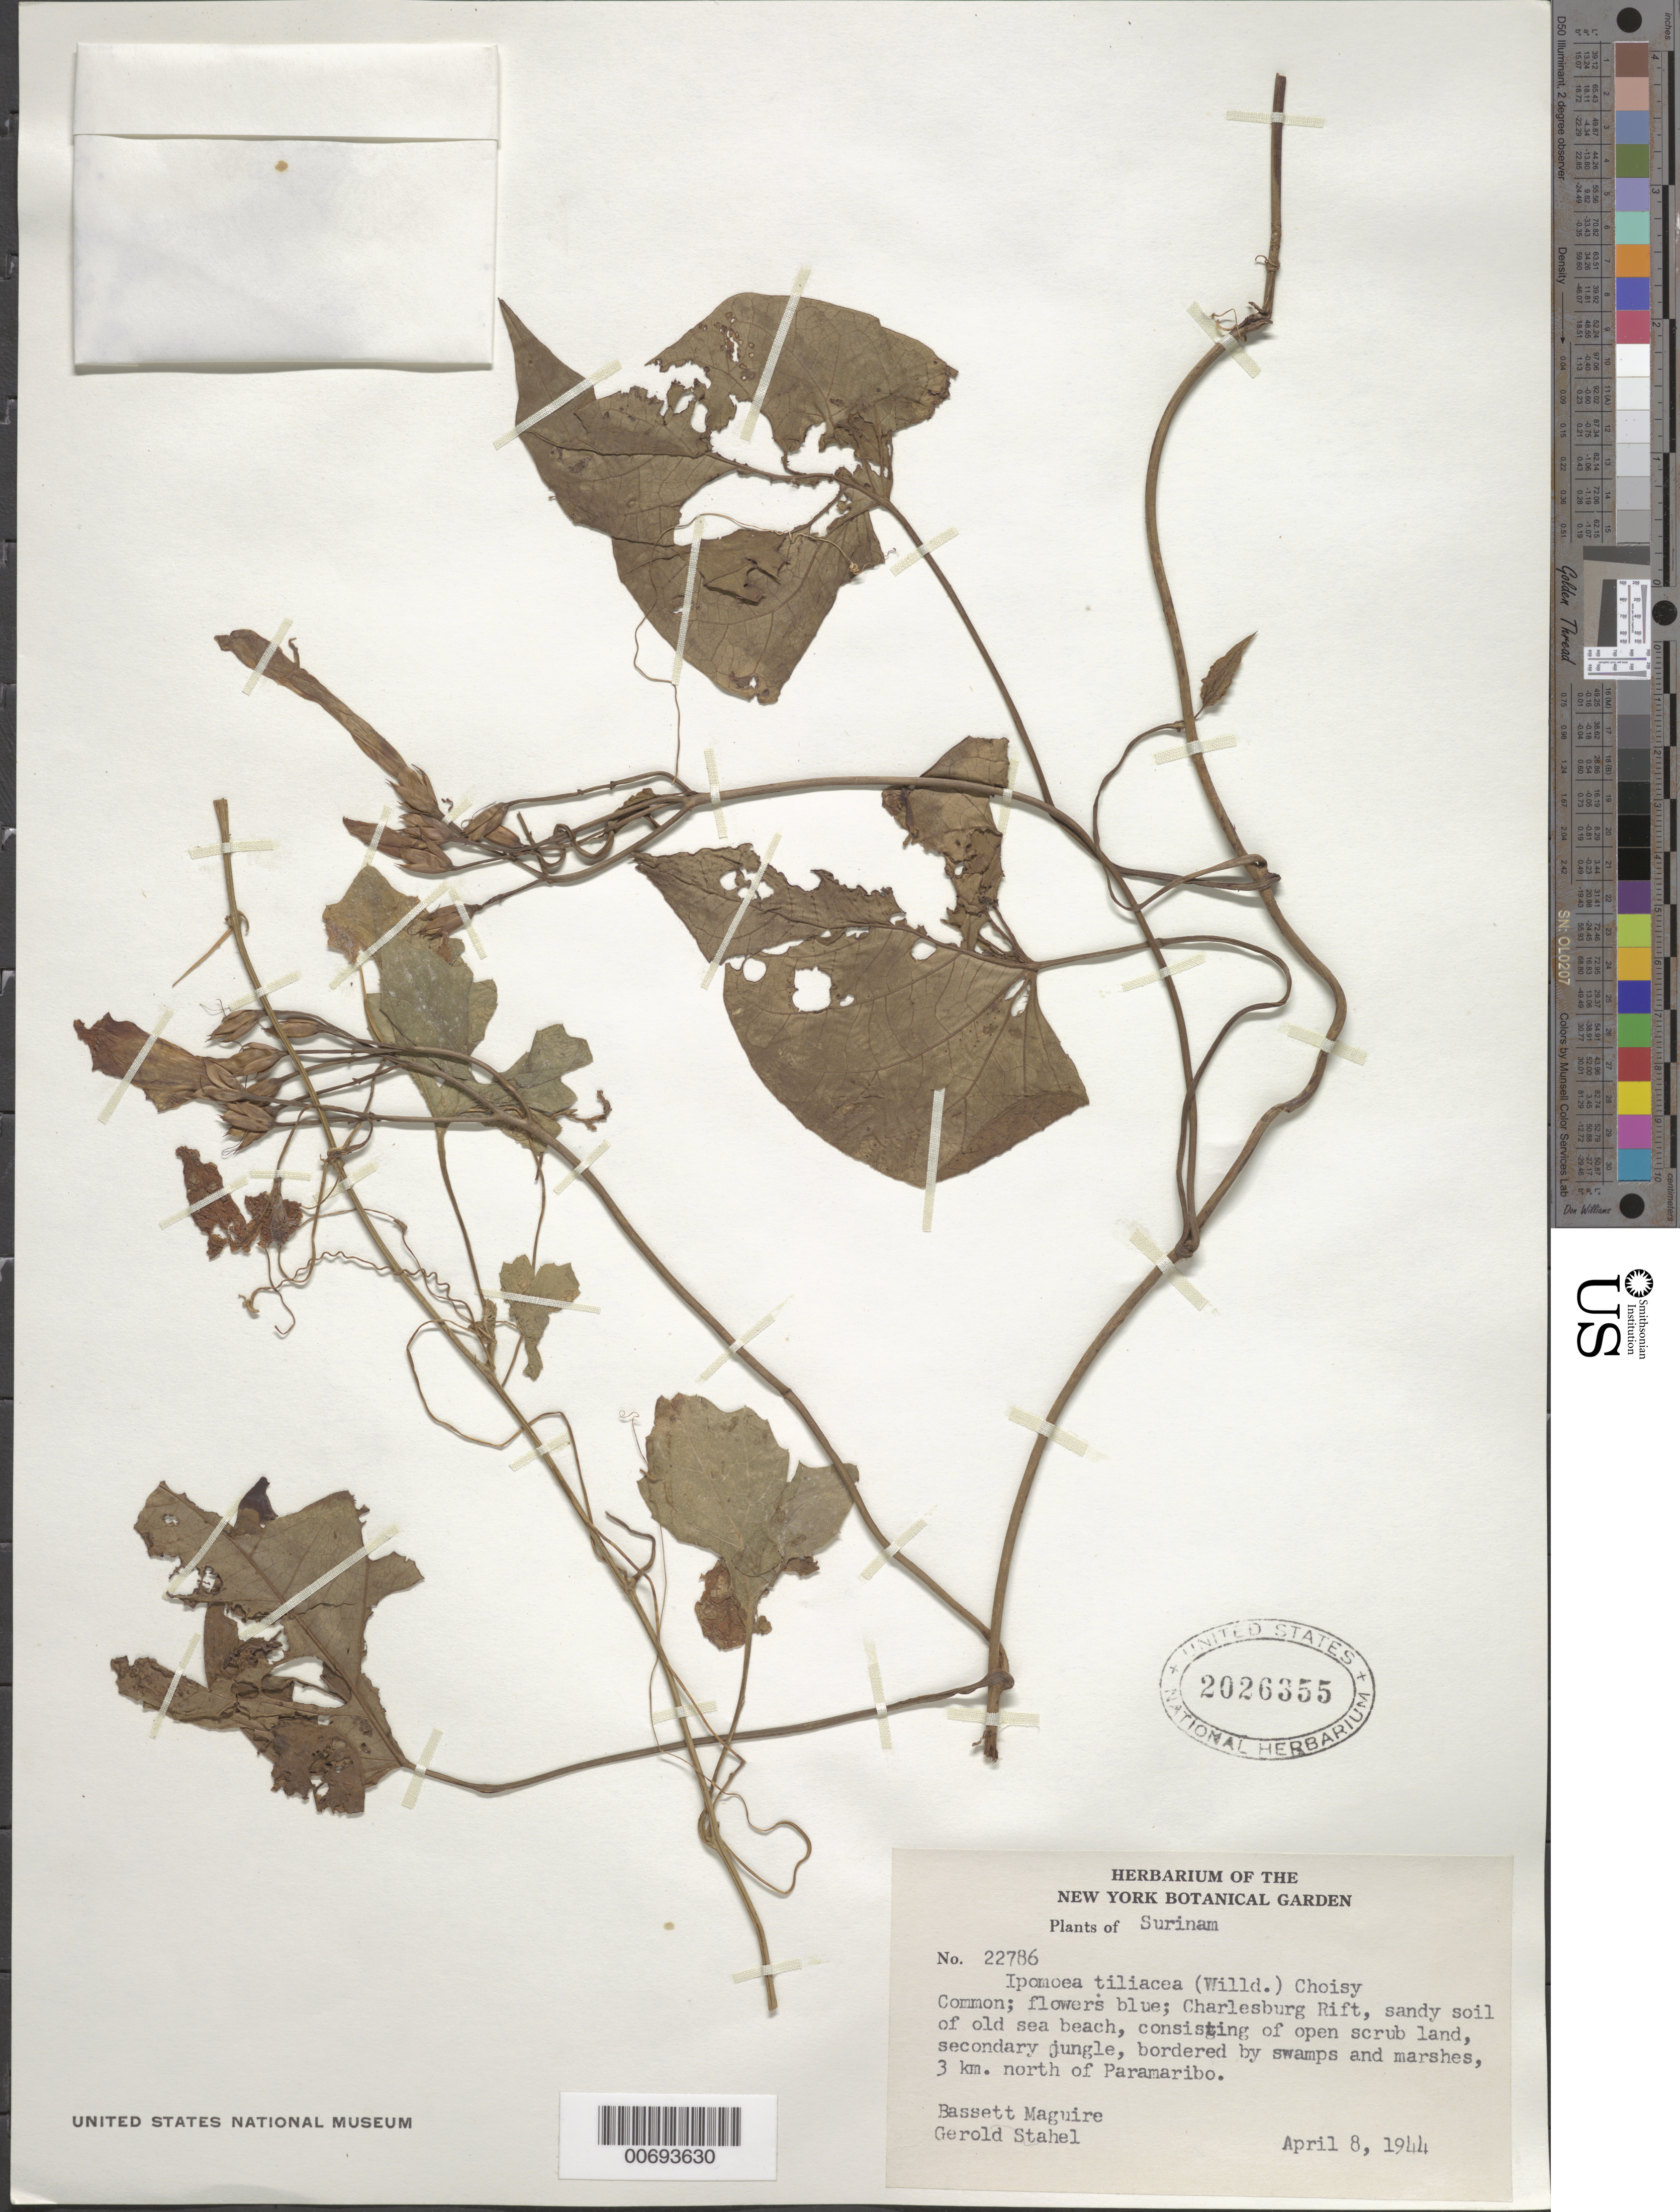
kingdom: Plantae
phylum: Tracheophyta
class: Magnoliopsida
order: Solanales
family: Convolvulaceae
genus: Ipomoea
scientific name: Ipomoea tiliacea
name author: (Willd.) Choisy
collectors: B. Maguire & G. Stahel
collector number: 22786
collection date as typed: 8-Apr-44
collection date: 1944-04-08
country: Suriname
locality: Paramaribo, 3 km N of, Charlesburg Rift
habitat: Sandy soil of old sea beach, consisting of open scrub land, secondary jungle, bordered by swamps and marshes 3 km n of Paramaribo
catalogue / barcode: US 2026355